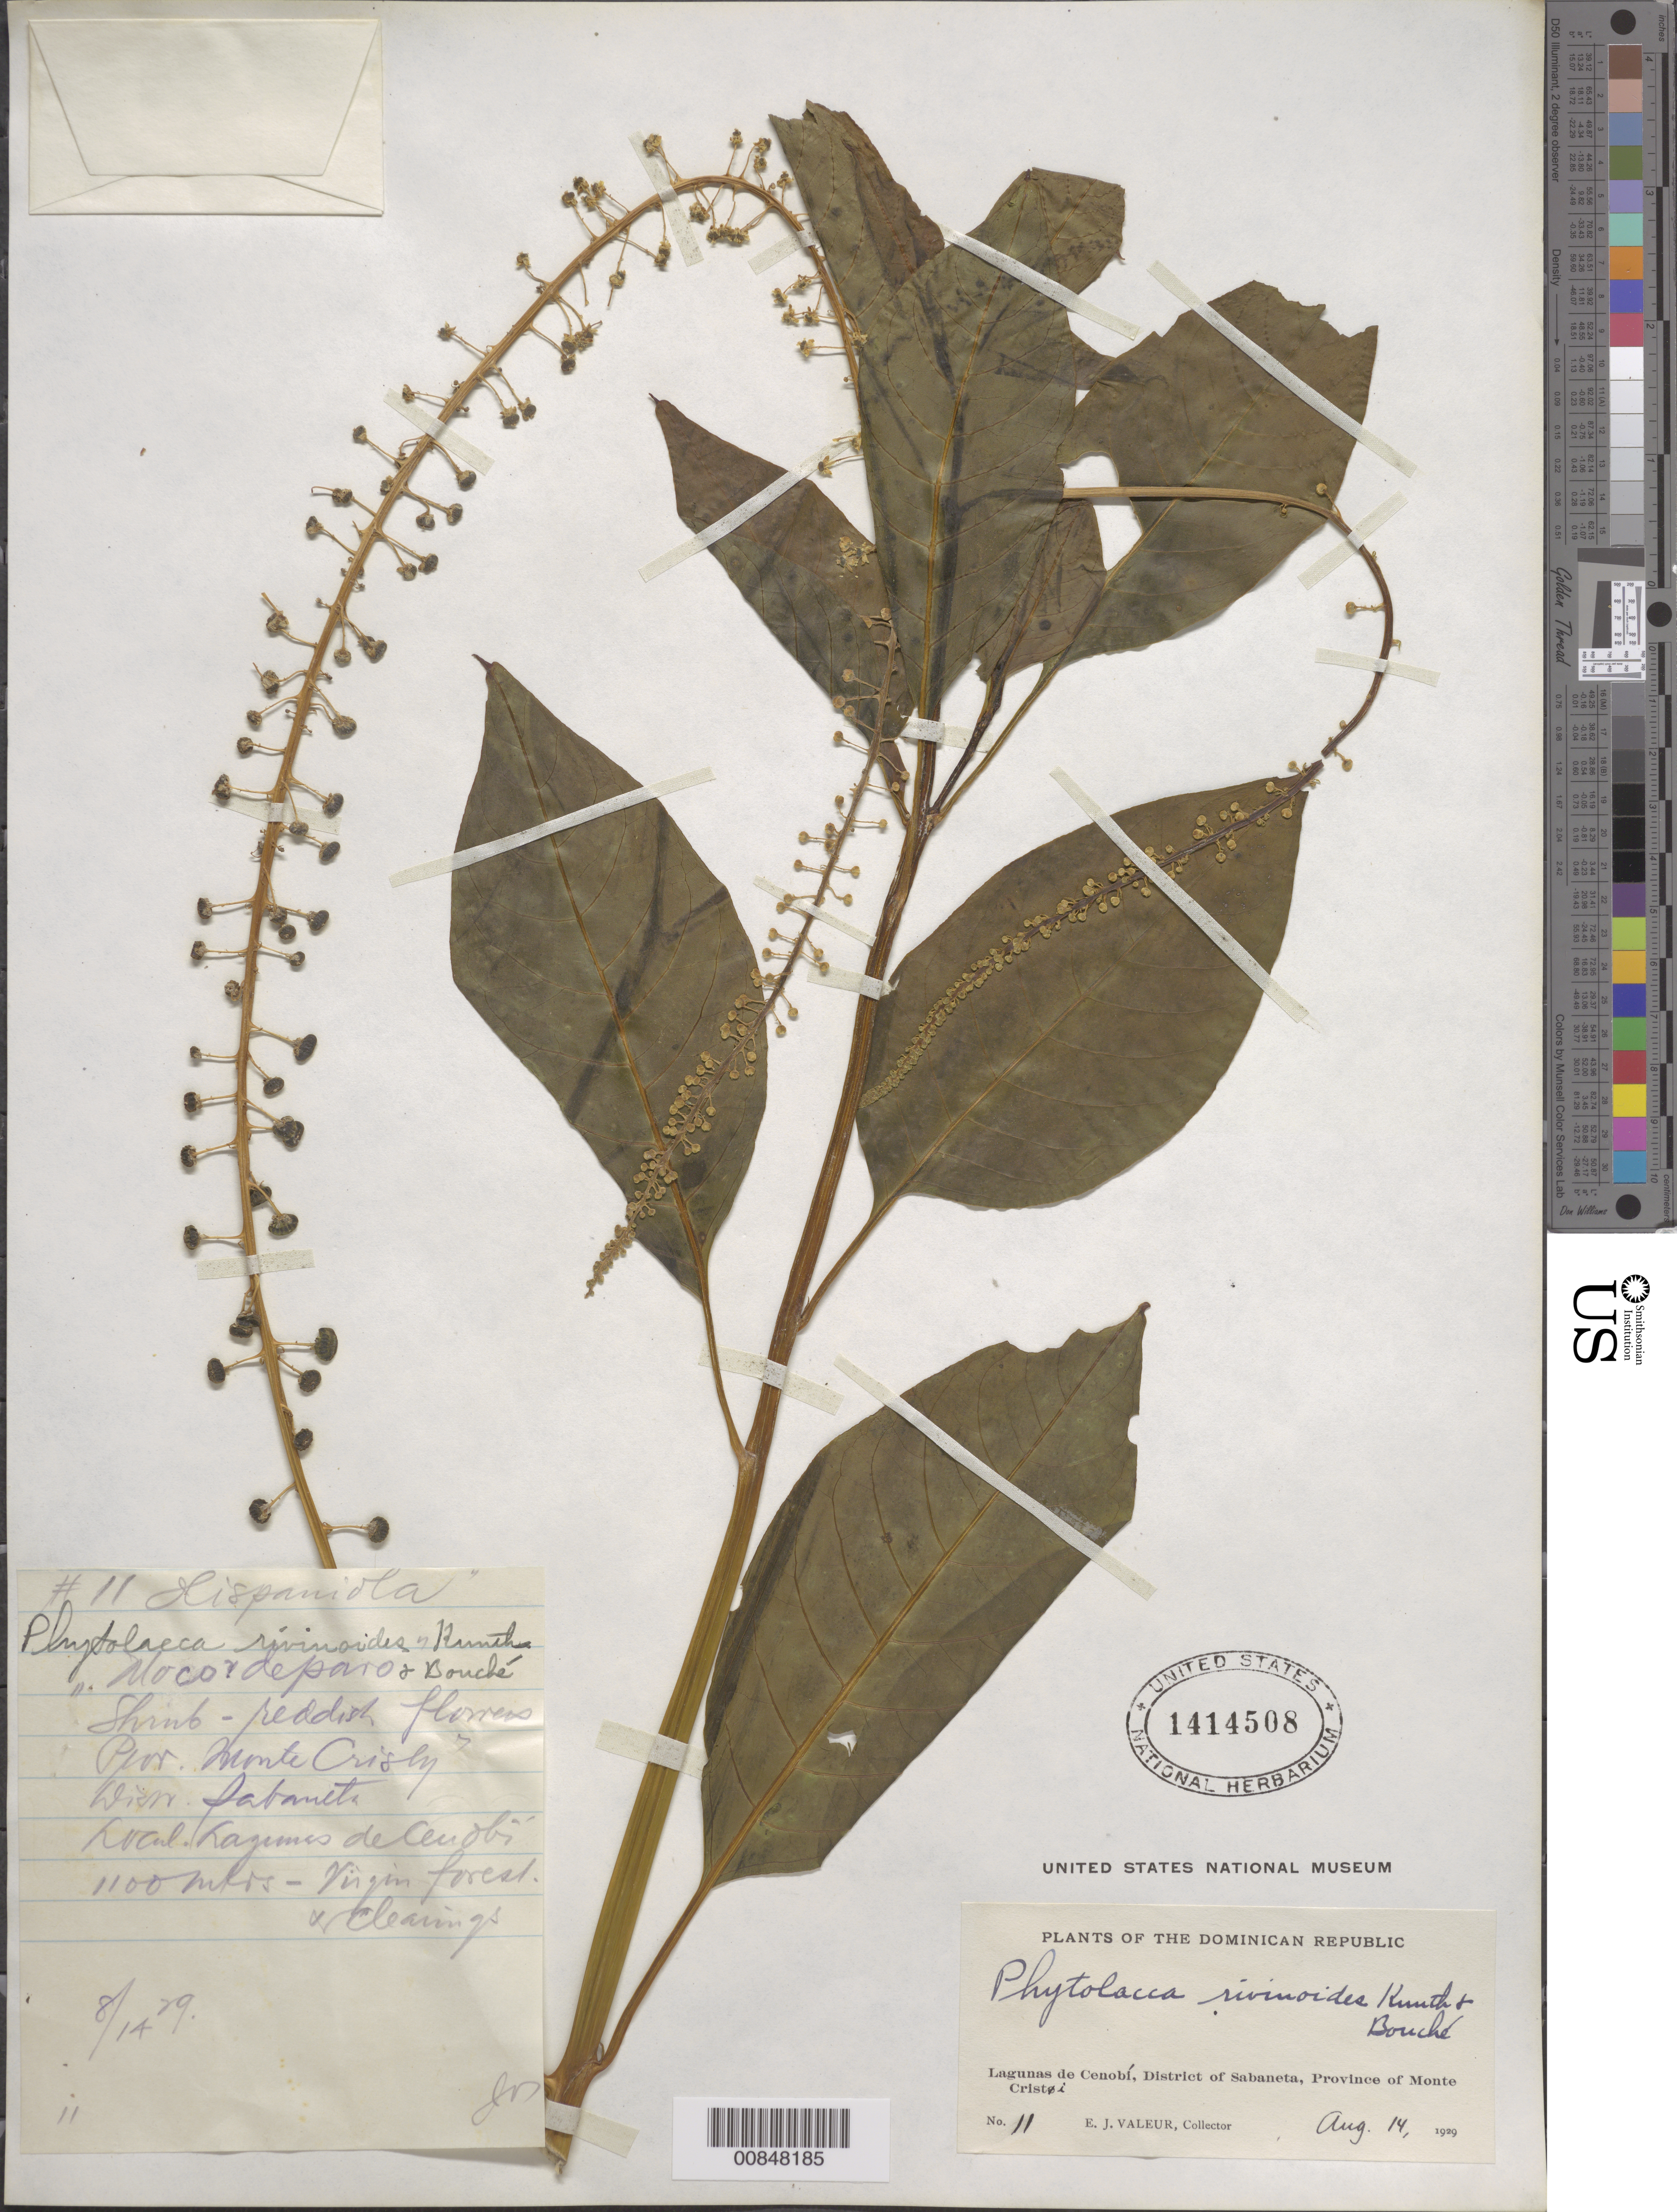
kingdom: Plantae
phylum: Tracheophyta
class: Magnoliopsida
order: Caryophyllales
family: Phytolaccaceae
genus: Phytolacca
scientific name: Phytolacca rivinoides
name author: Kunth & C.D. Bouché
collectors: E. Valeur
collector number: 11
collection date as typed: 14 Aug 1929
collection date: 1929-08-14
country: Dominican Republic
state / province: Monte Cristi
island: Hispaniola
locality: Lagunas de Cenobí, District of Sabaneta.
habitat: Virgin forest and clearings.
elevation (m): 1100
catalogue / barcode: US 1414508